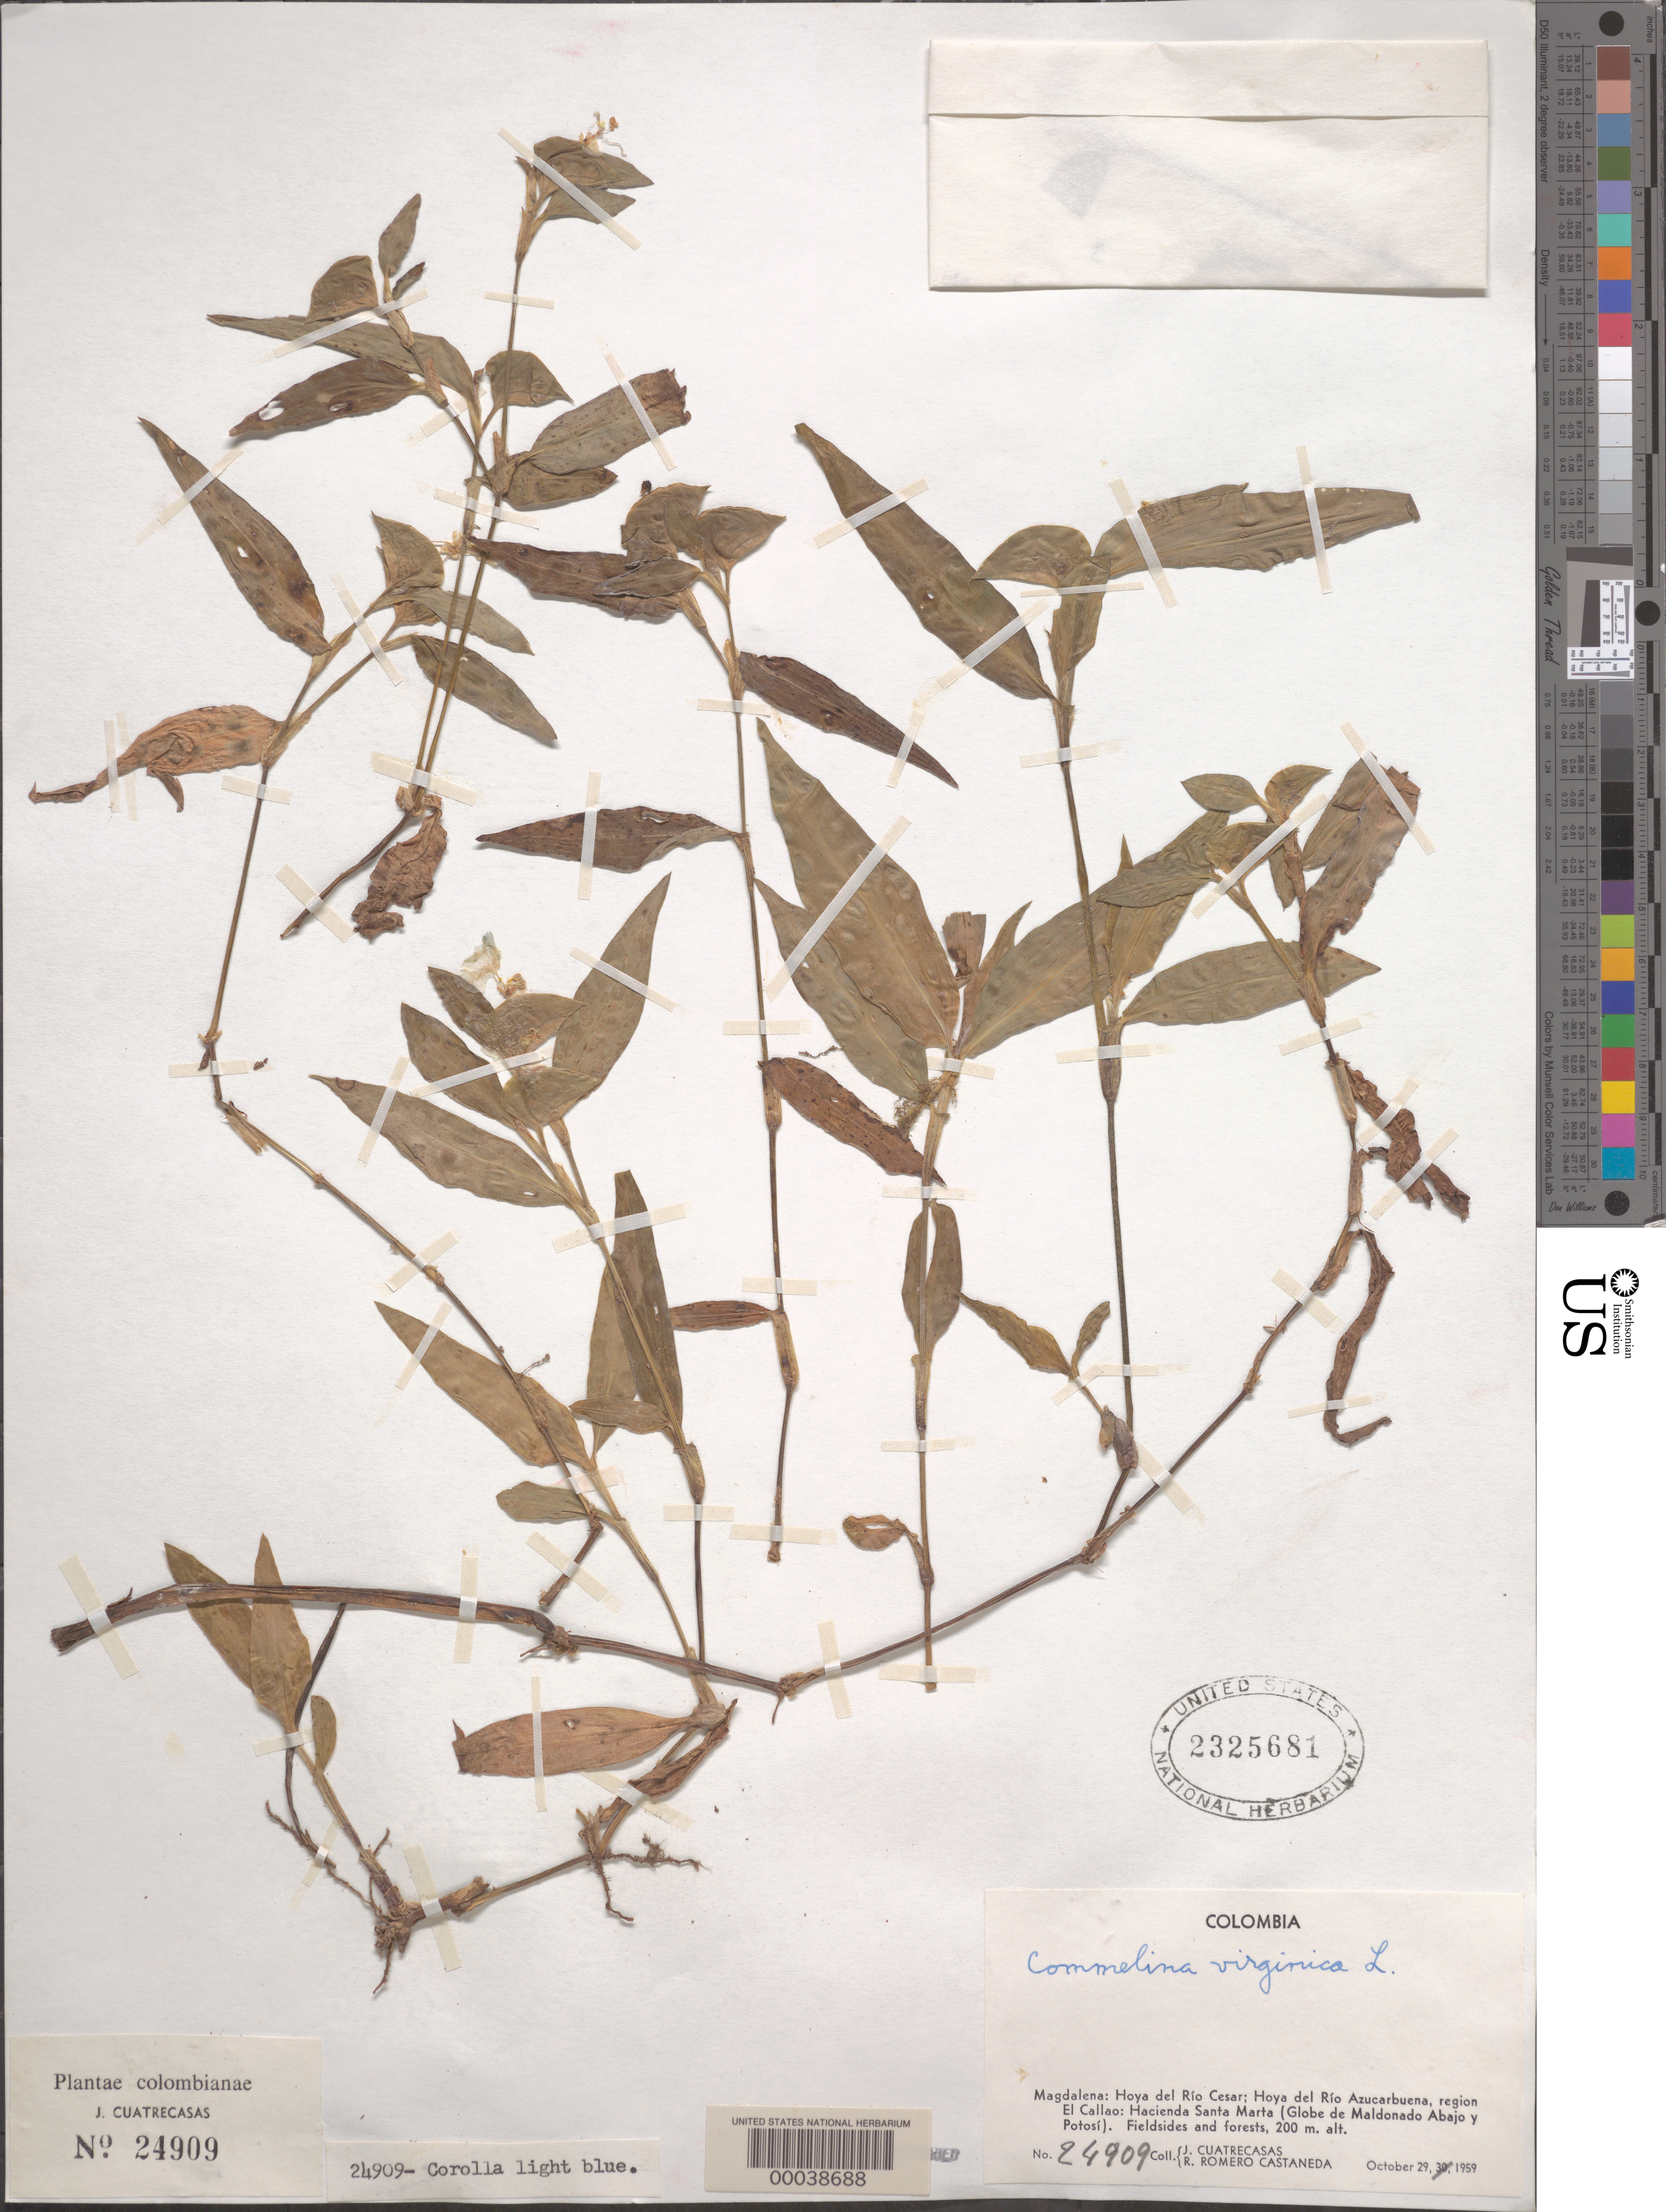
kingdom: Plantae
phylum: Tracheophyta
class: Liliopsida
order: Commelinales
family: Commelinaceae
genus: Commelina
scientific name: Commelina erecta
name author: L.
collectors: J. Cuatrecasas & R. Romero Castañeda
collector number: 24909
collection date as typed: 29 Oct 1959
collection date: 1959-10-29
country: Colombia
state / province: Magdalena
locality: Region el callao; Hoya del Rio cesar, Hoya del Rio Azucarbuena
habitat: Fieldsides and forests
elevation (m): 200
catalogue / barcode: US 2325681